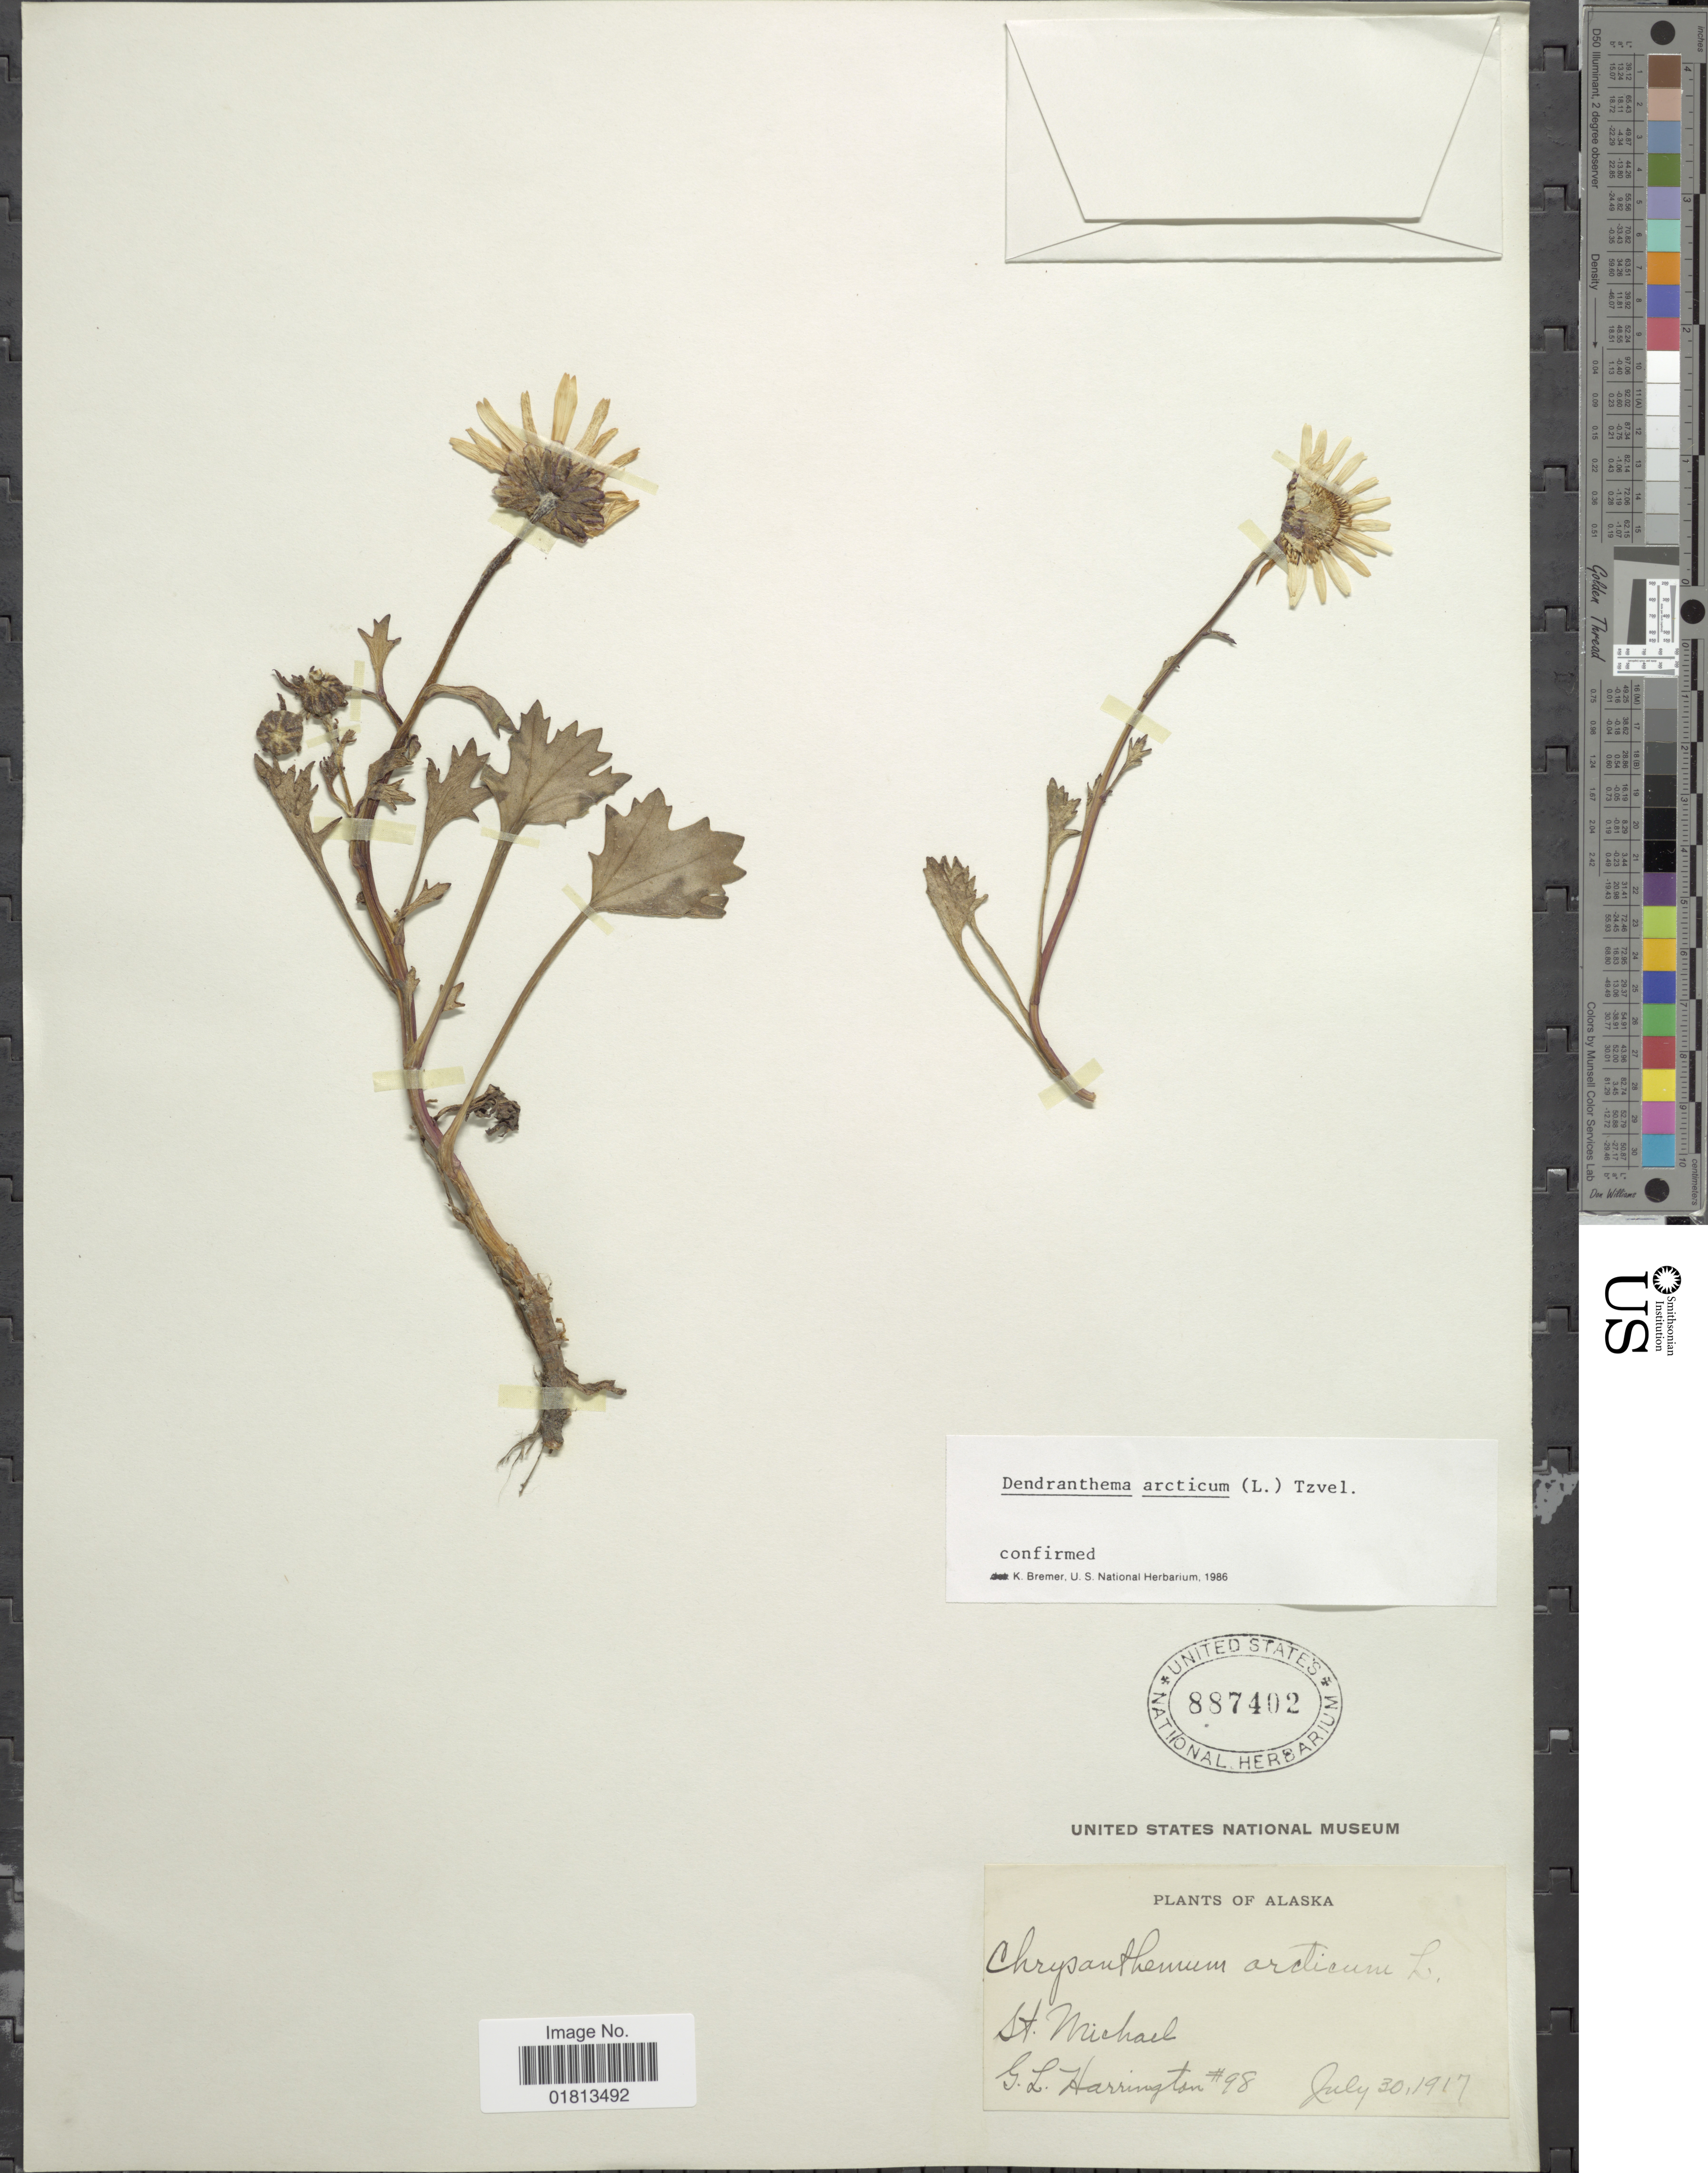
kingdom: Plantae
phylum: Tracheophyta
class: Magnoliopsida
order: Asterales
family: Asteraceae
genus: Dendranthema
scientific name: Dendranthema arcticum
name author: (L.) Tzvelev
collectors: G. Harrington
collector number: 98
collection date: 1917-07-30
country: United States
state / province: Alaska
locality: St. Michael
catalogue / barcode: US 887402